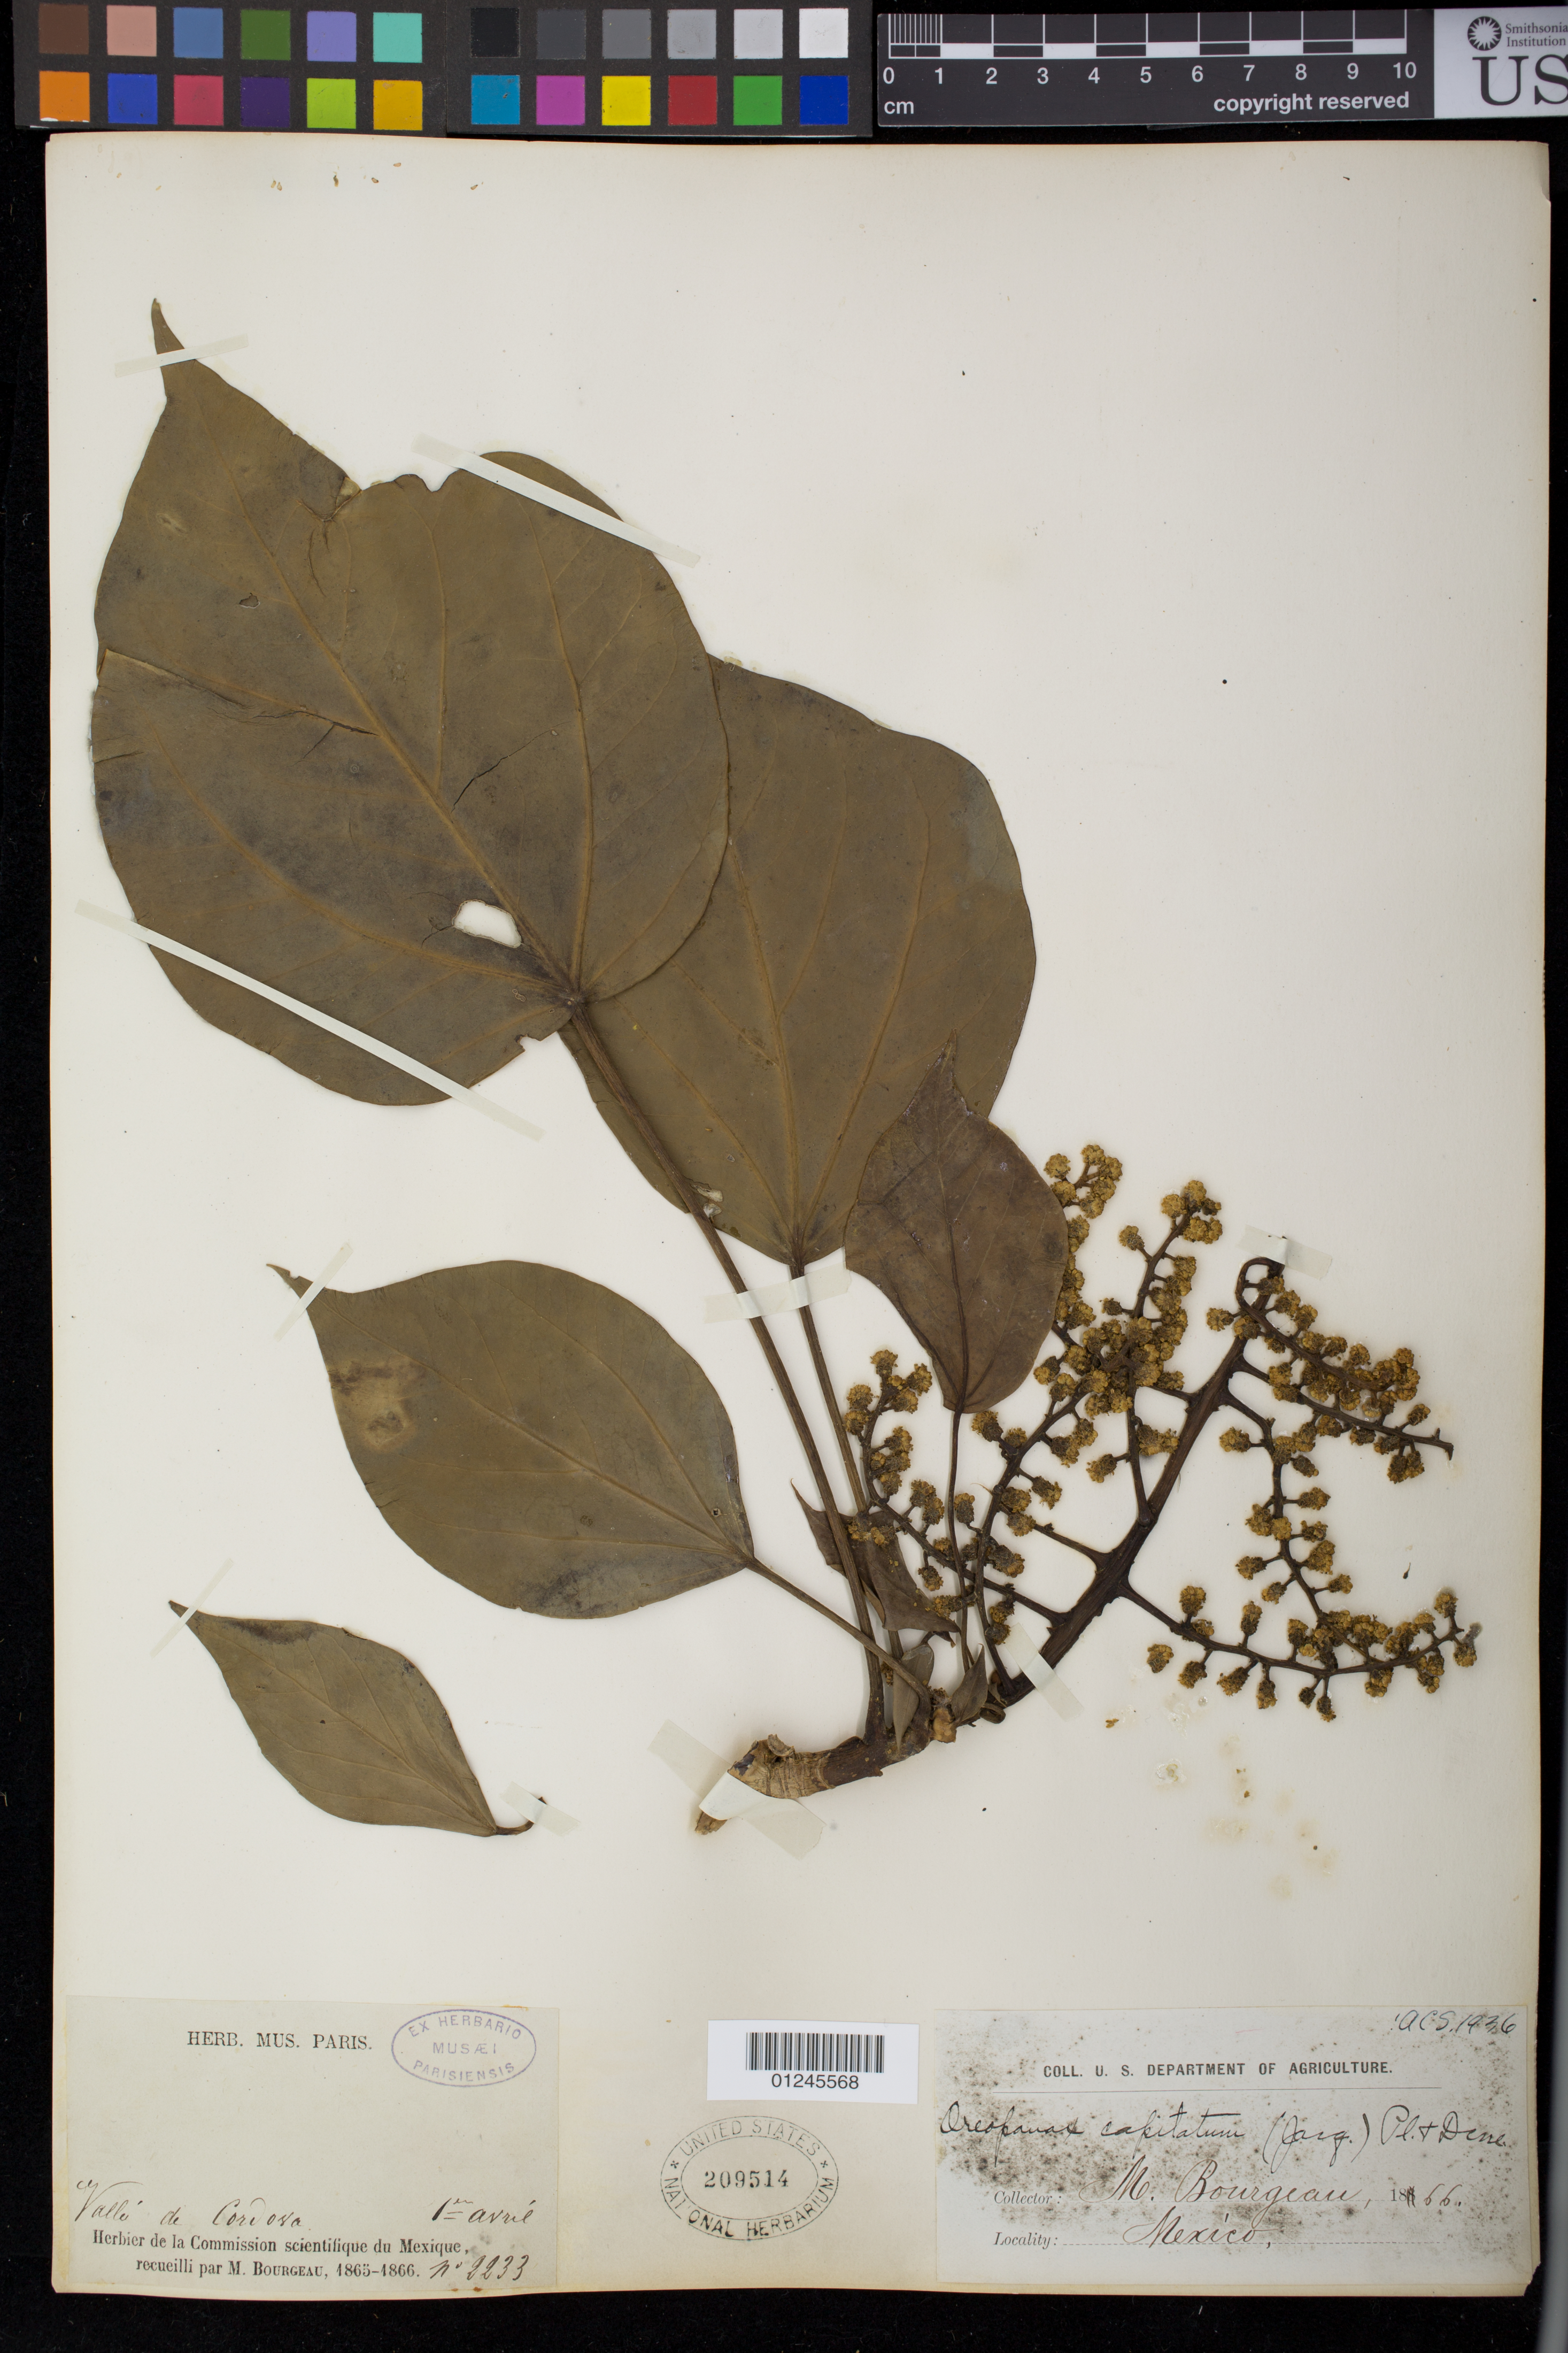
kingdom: Plantae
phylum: Tracheophyta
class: Magnoliopsida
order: Apiales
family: Araliaceae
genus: Oreopanax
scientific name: Oreopanax capitatus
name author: (Jacq.) Decne. & Planch.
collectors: E. Bourgeau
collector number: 2233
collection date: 1865/1866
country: Mexico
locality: Valle de Cordova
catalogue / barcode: US 209514